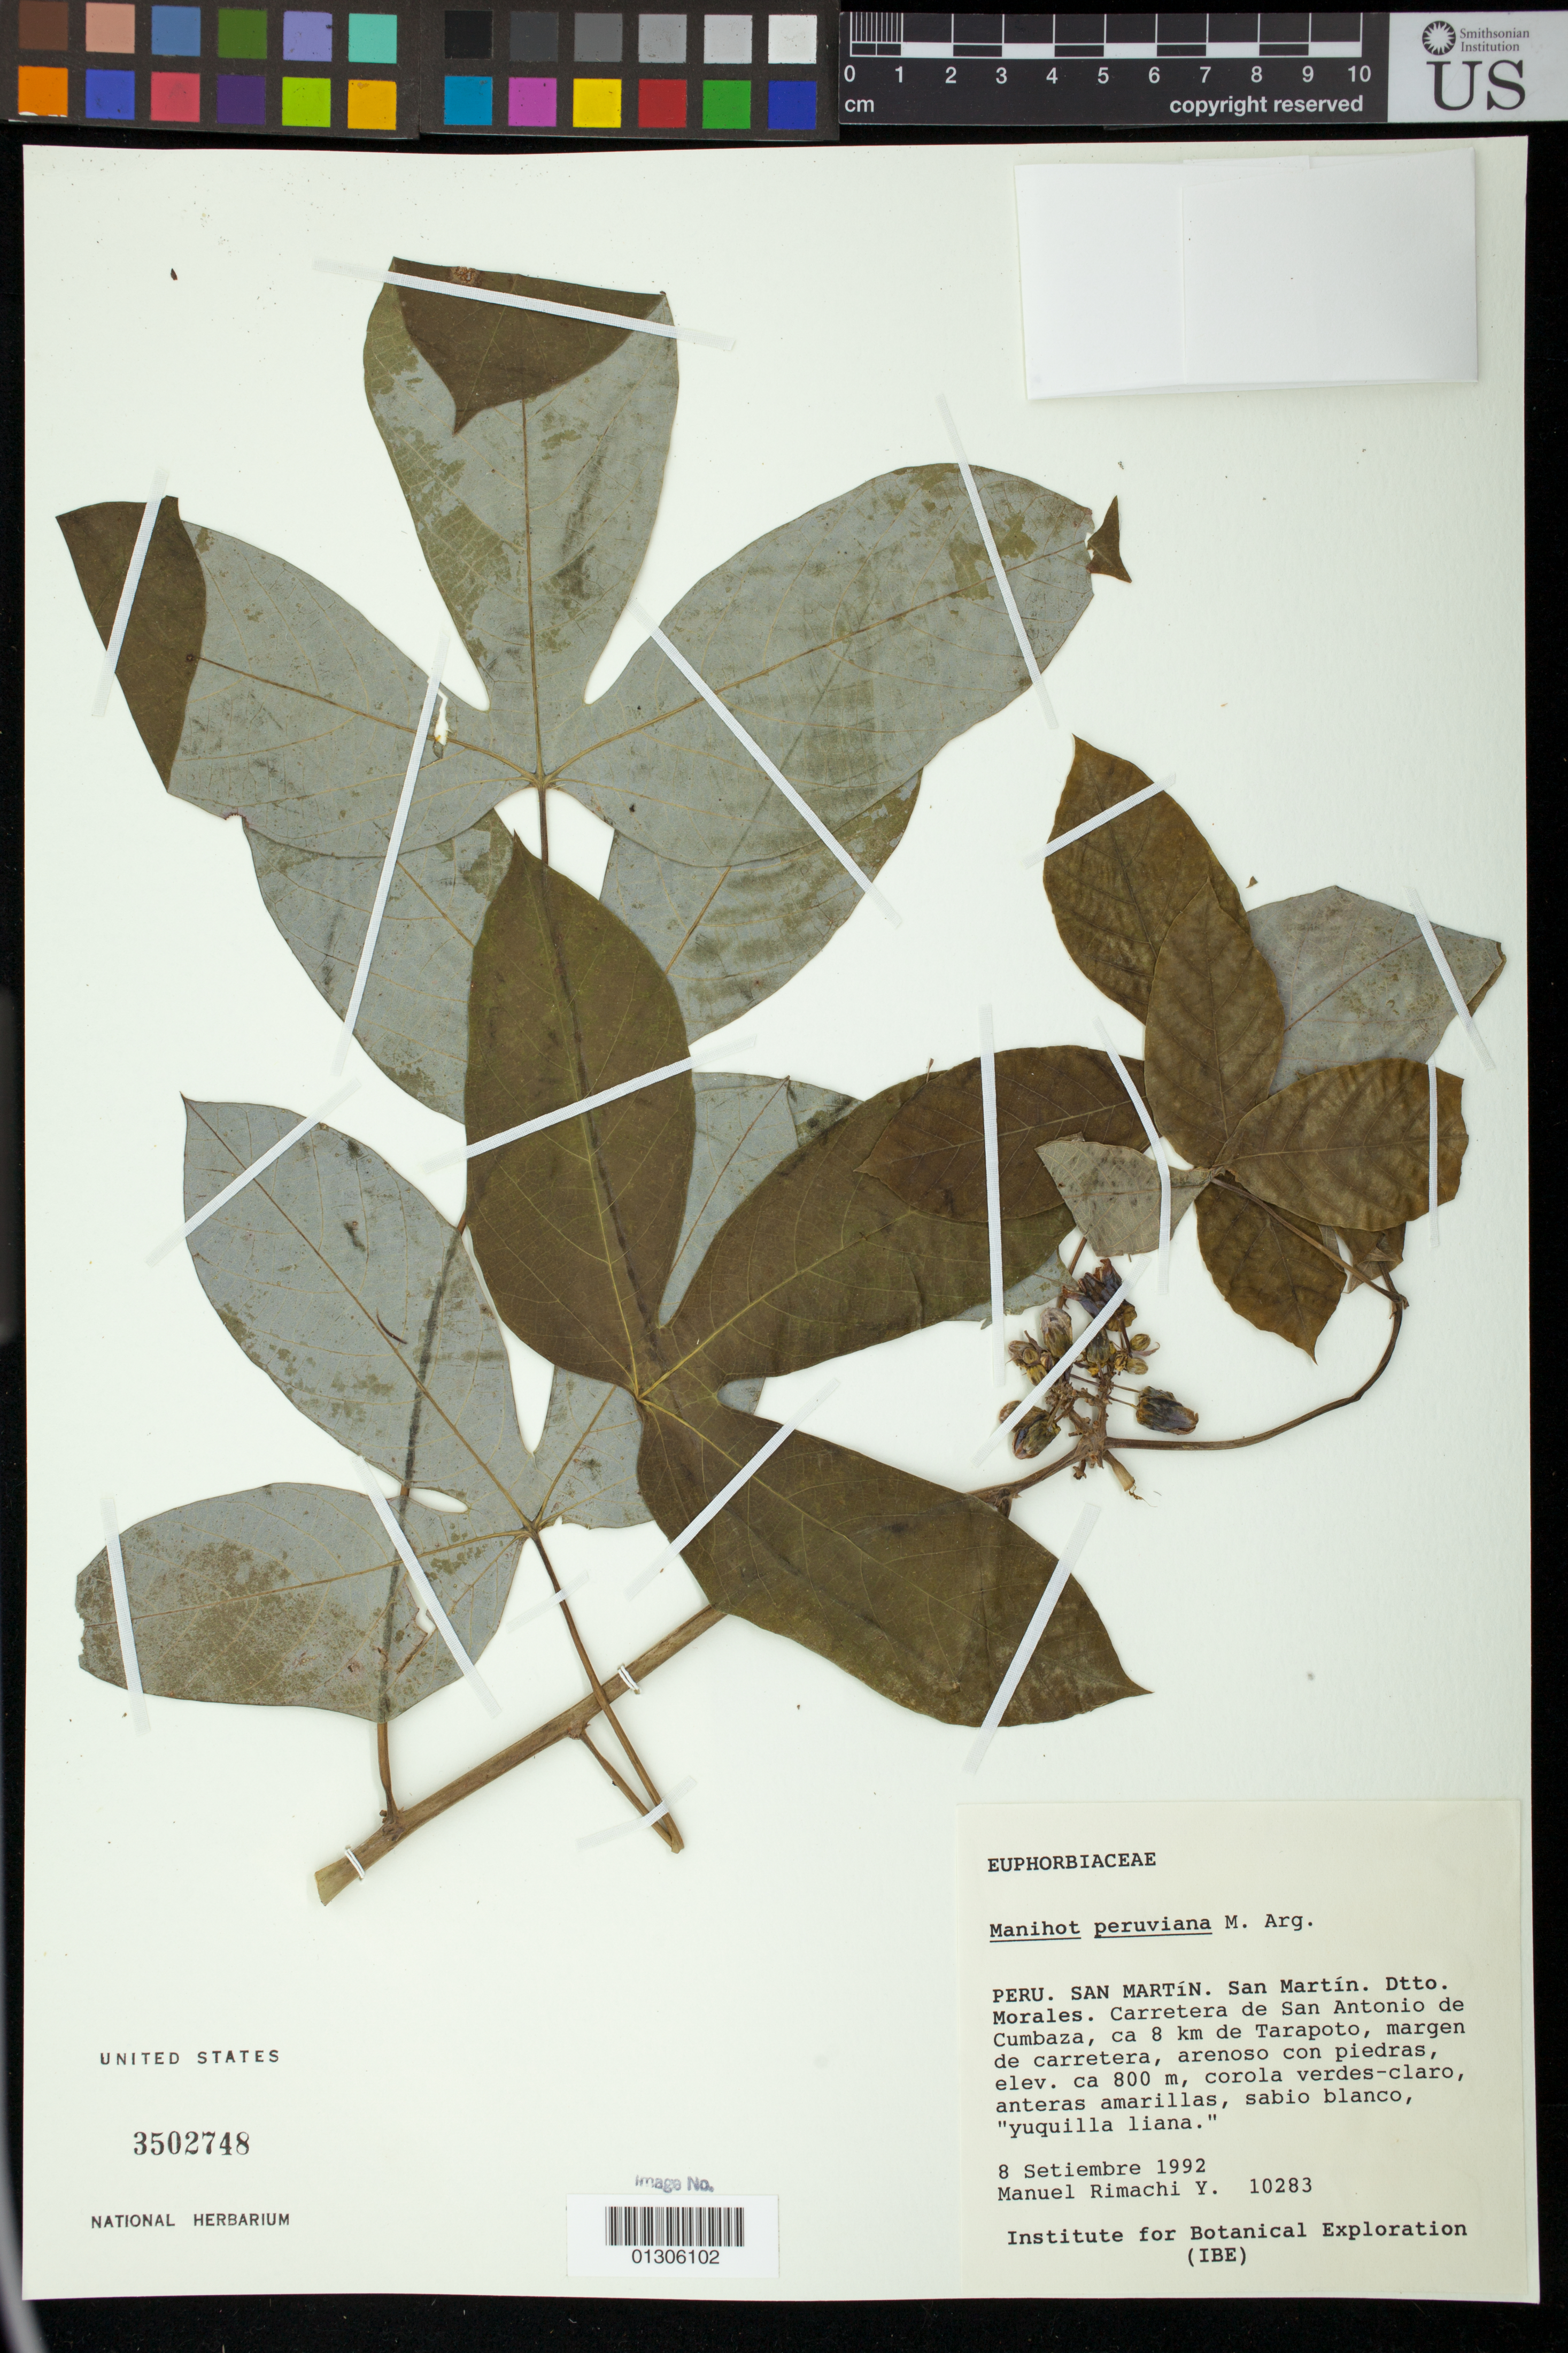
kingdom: Plantae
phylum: Tracheophyta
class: Magnoliopsida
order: Malpighiales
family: Euphorbiaceae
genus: Manihot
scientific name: Manihot peruviana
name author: Müll. Arg.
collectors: M. Rimachi Y.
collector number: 10283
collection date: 1992-08-09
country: Peru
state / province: San Martín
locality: Dtto. Morales. Carretera de San Antonio de Cumbaza, ca 8 km de Tarapoto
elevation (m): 800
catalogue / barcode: US 3502748